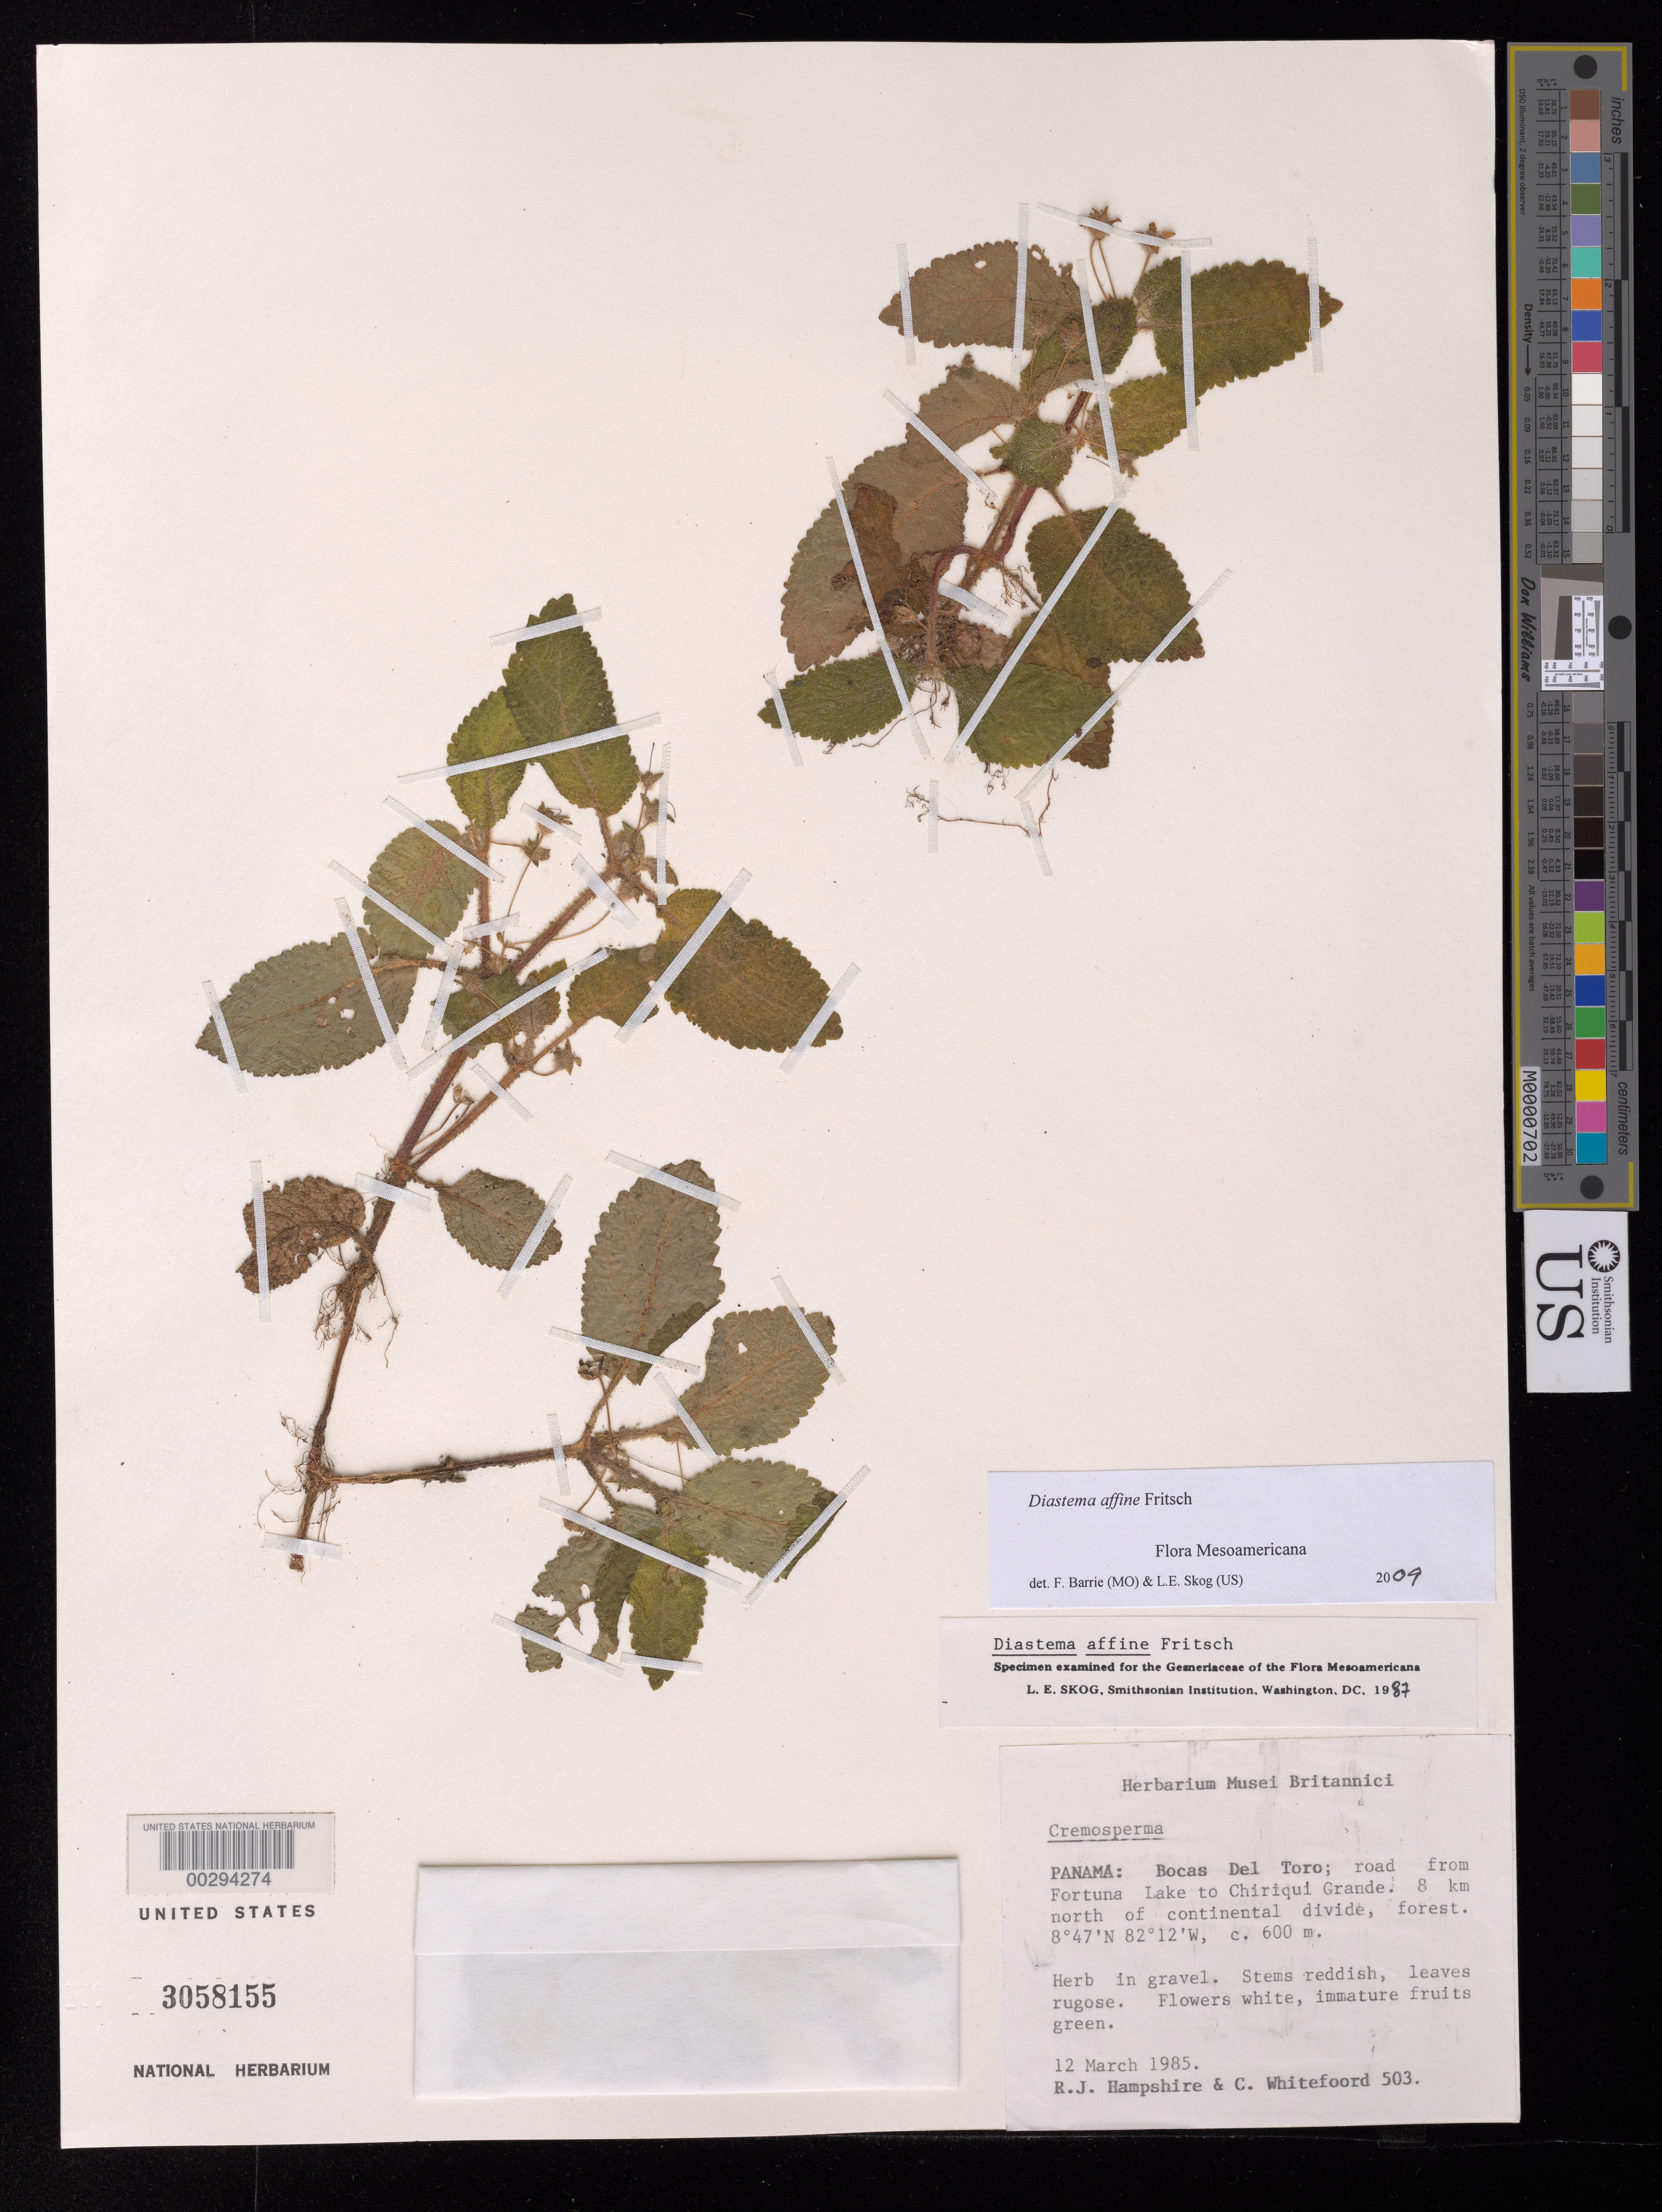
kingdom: Plantae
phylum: Tracheophyta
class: Magnoliopsida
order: Lamiales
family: Gesneriaceae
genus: Diastema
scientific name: Diastema affine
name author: Fritsch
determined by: Skog, Laurence E.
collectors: R. Hampshire & C. Whitefoord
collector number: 503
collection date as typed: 12 Mar 1985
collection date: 1985-03-12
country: Panama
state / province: Bocas del Toro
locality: Road from Fortuna Lake to Chiriqui Grande, 8 km N of continental divide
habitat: Forest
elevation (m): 600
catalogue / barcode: US 3058155